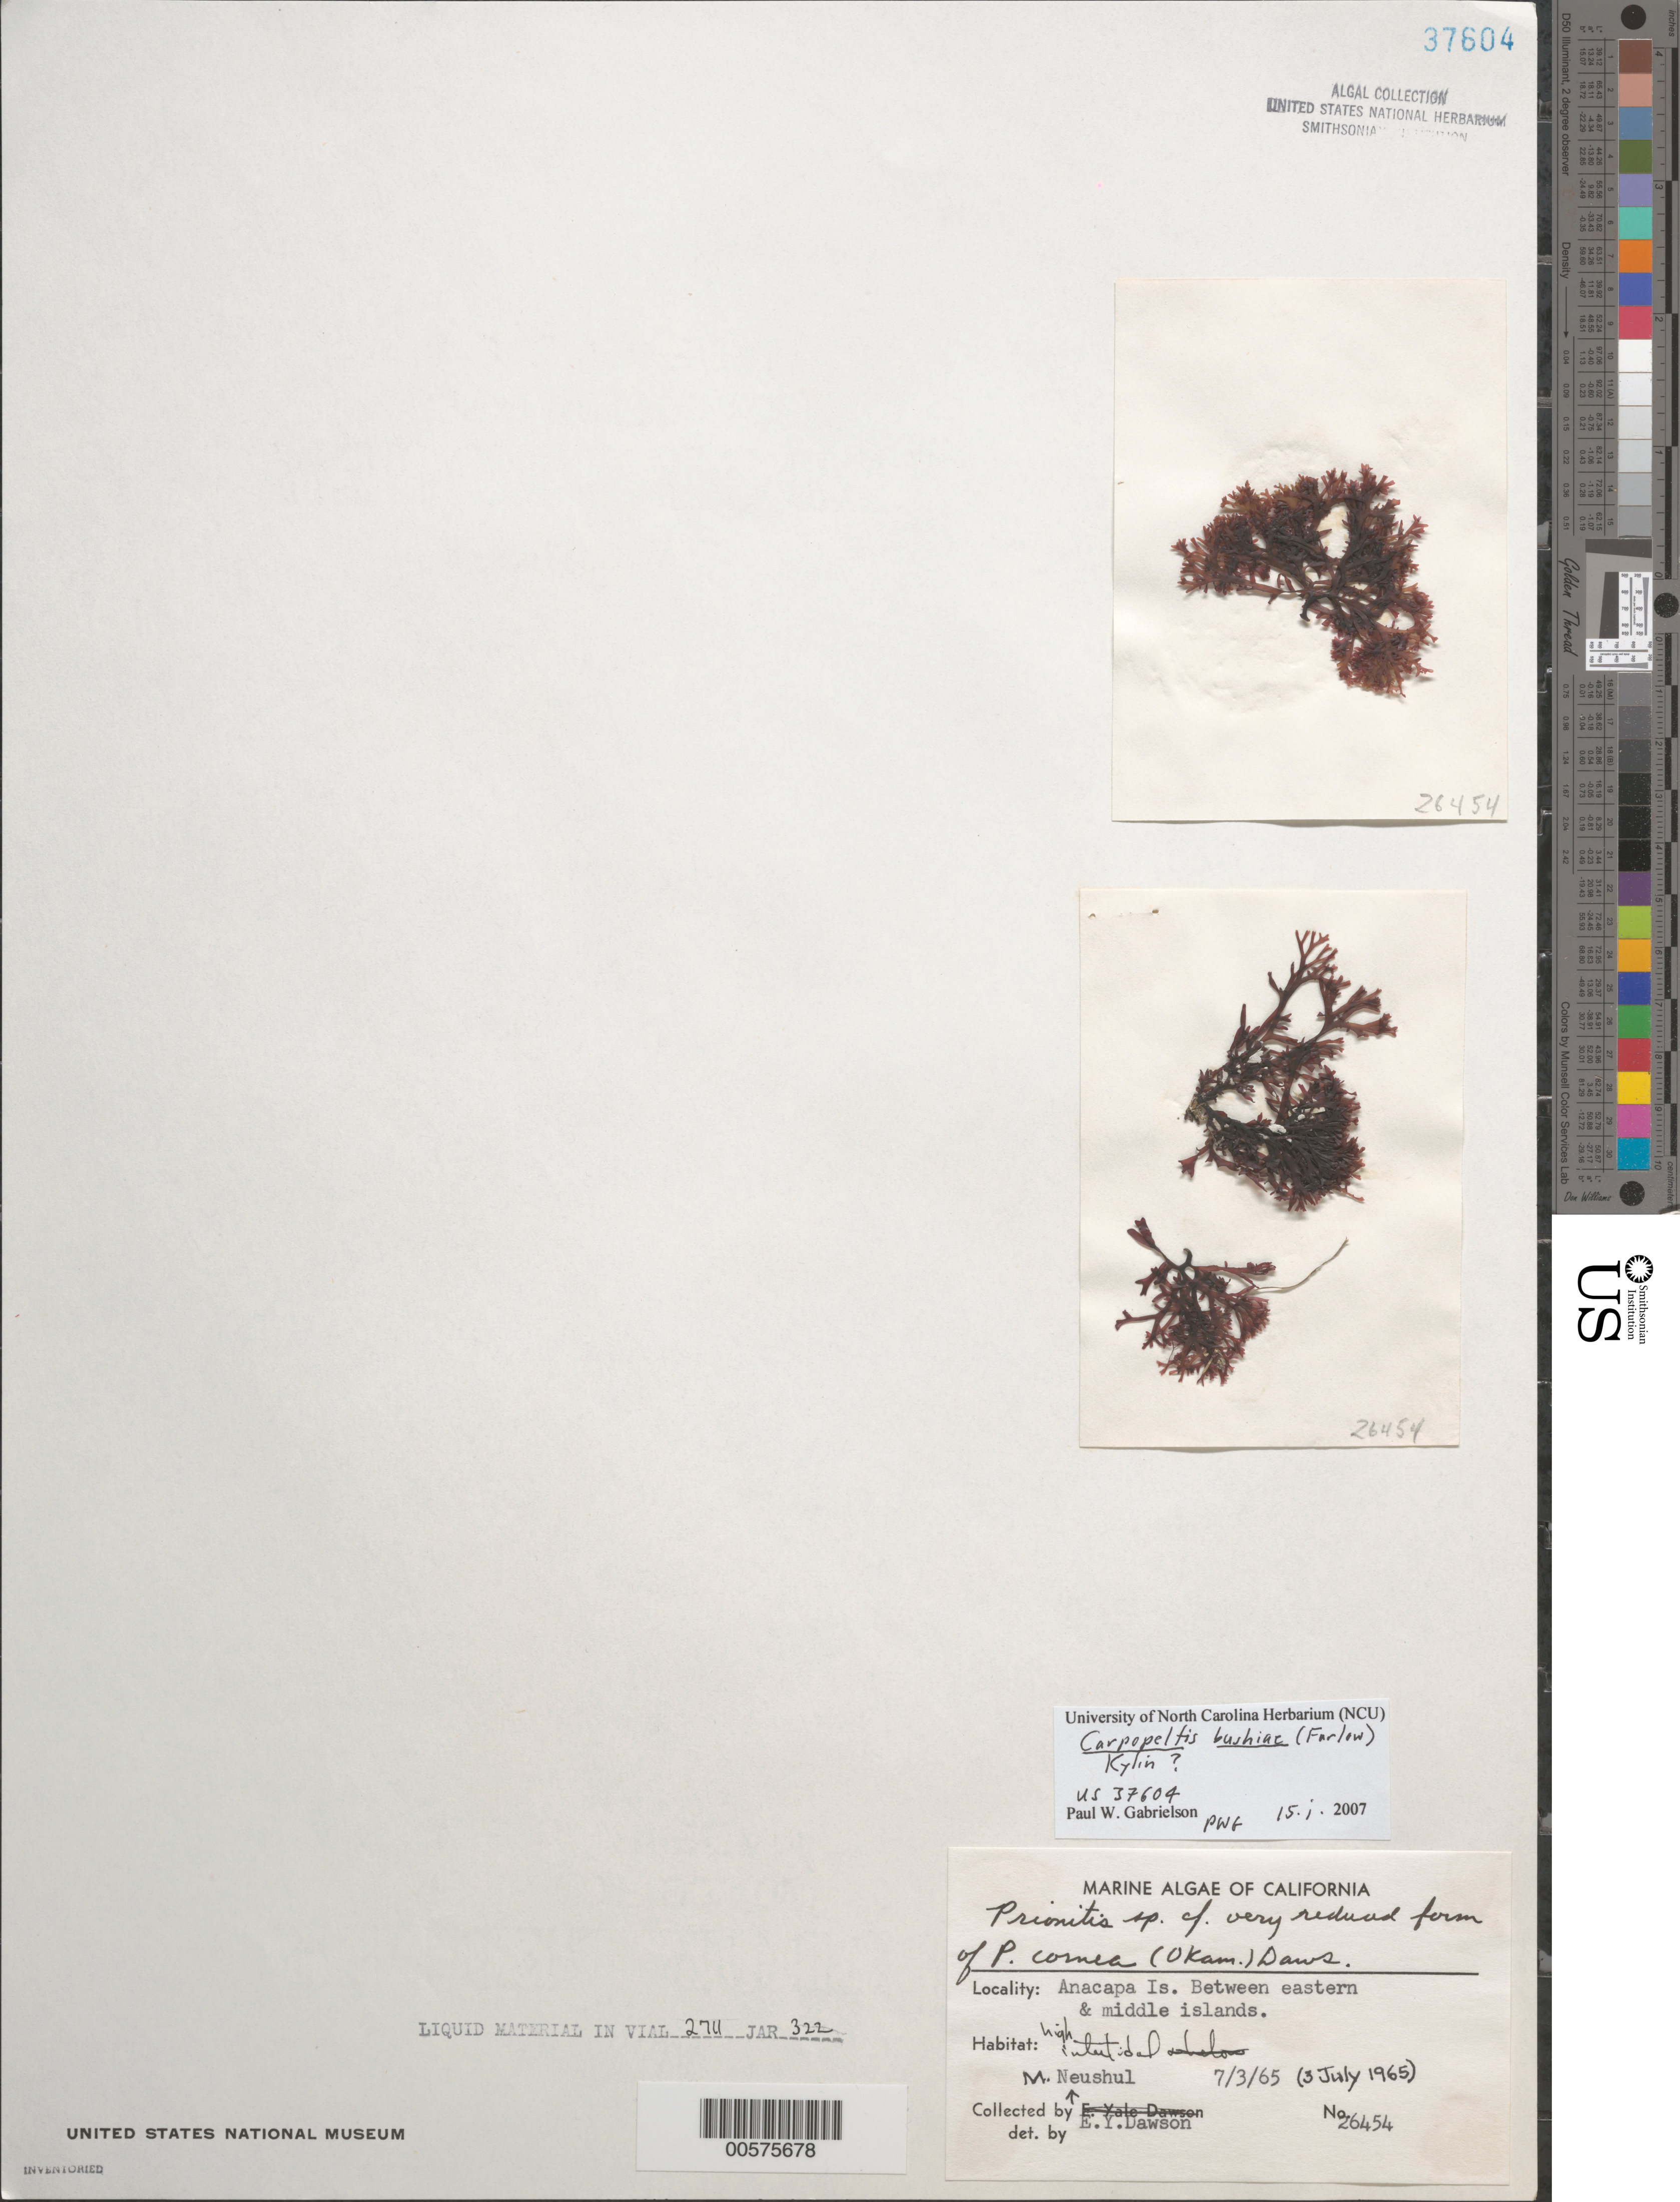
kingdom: Plantae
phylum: Rhodophyta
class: Florideophyceae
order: Halymeniales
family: Halymeniaceae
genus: Carpopeltis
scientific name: Carpopeltis bushiae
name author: (Farl.) Kylin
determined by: Gabrielson, P. W.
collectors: M. Neushul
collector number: EYD 26454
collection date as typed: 03 Jul 1965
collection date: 1965-07-03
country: United States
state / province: California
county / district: Ventura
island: Anacapa Island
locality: Between eastern and middle islands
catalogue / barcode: US 37604